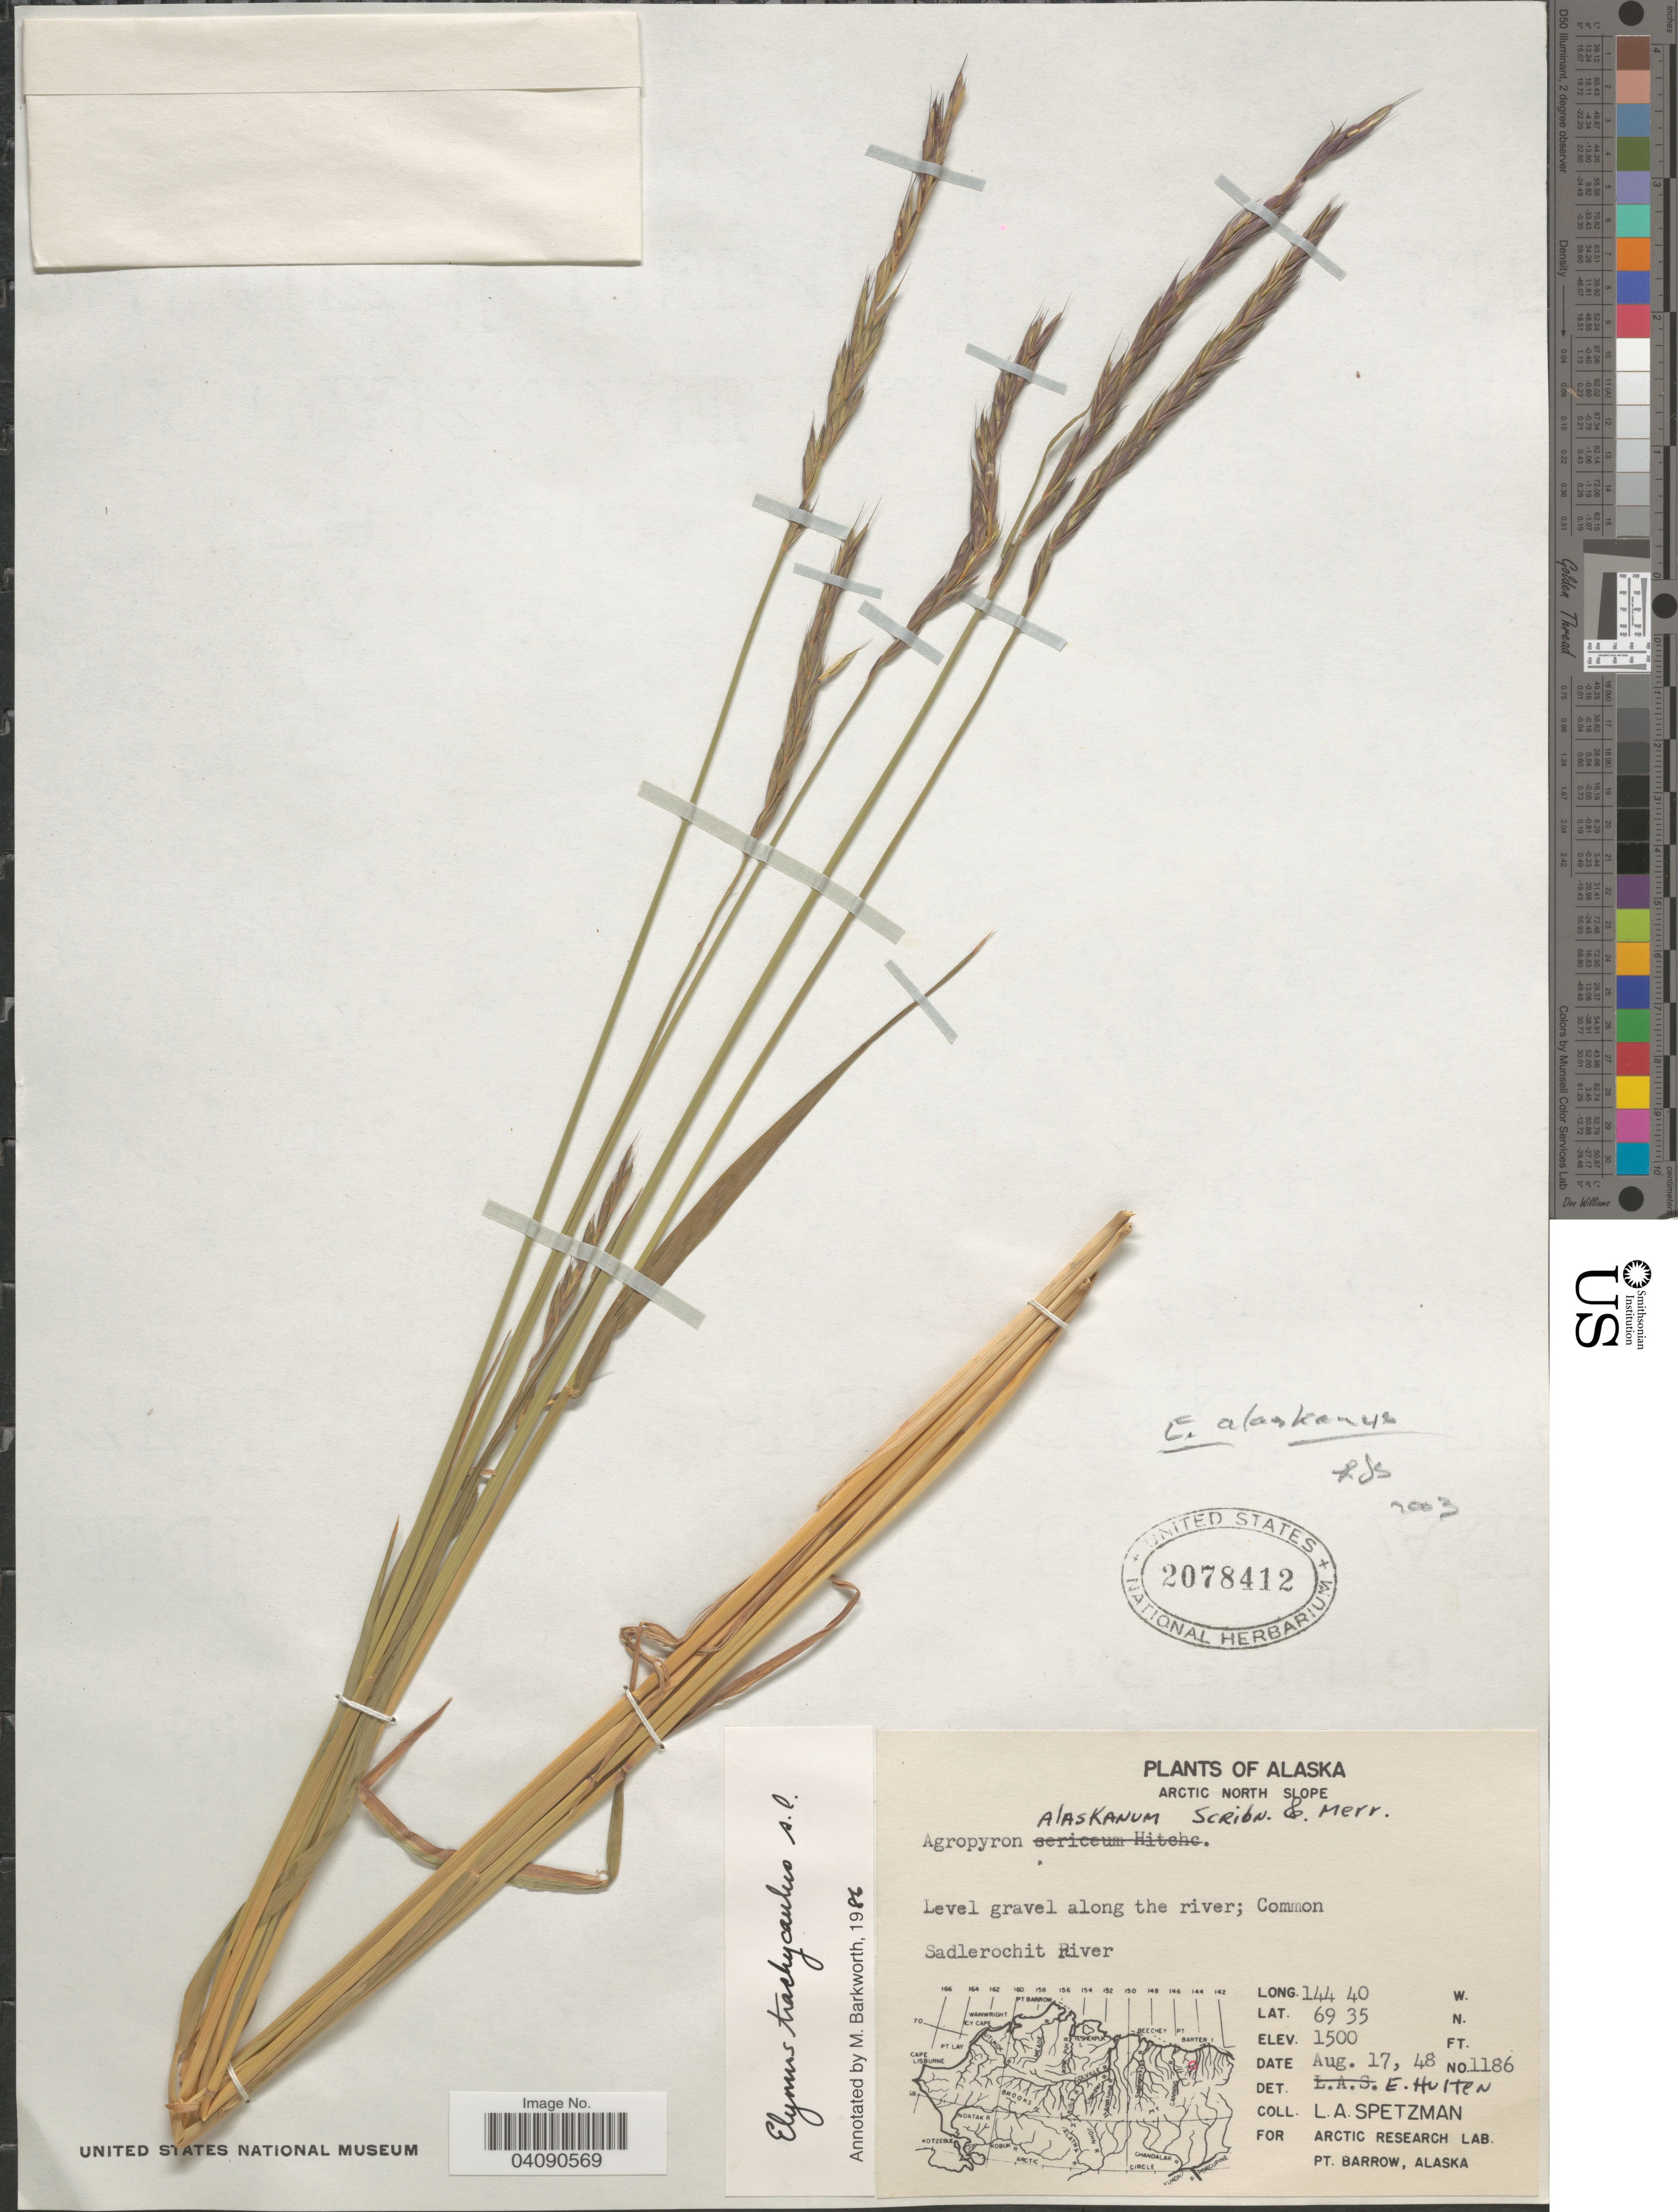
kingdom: Plantae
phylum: Tracheophyta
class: Liliopsida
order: Poales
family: Poaceae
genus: Elymus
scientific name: Elymus alaskanus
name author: (Scribn. & Merr.) Á. Löve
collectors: L. Spetzman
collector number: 1186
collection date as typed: Transcribed d/m/y: 17/8/48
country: United States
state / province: Alaska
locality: Arctic North Slope. Level gravel along the river; Common. Sadlerochit River.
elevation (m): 457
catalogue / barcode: US 2078412